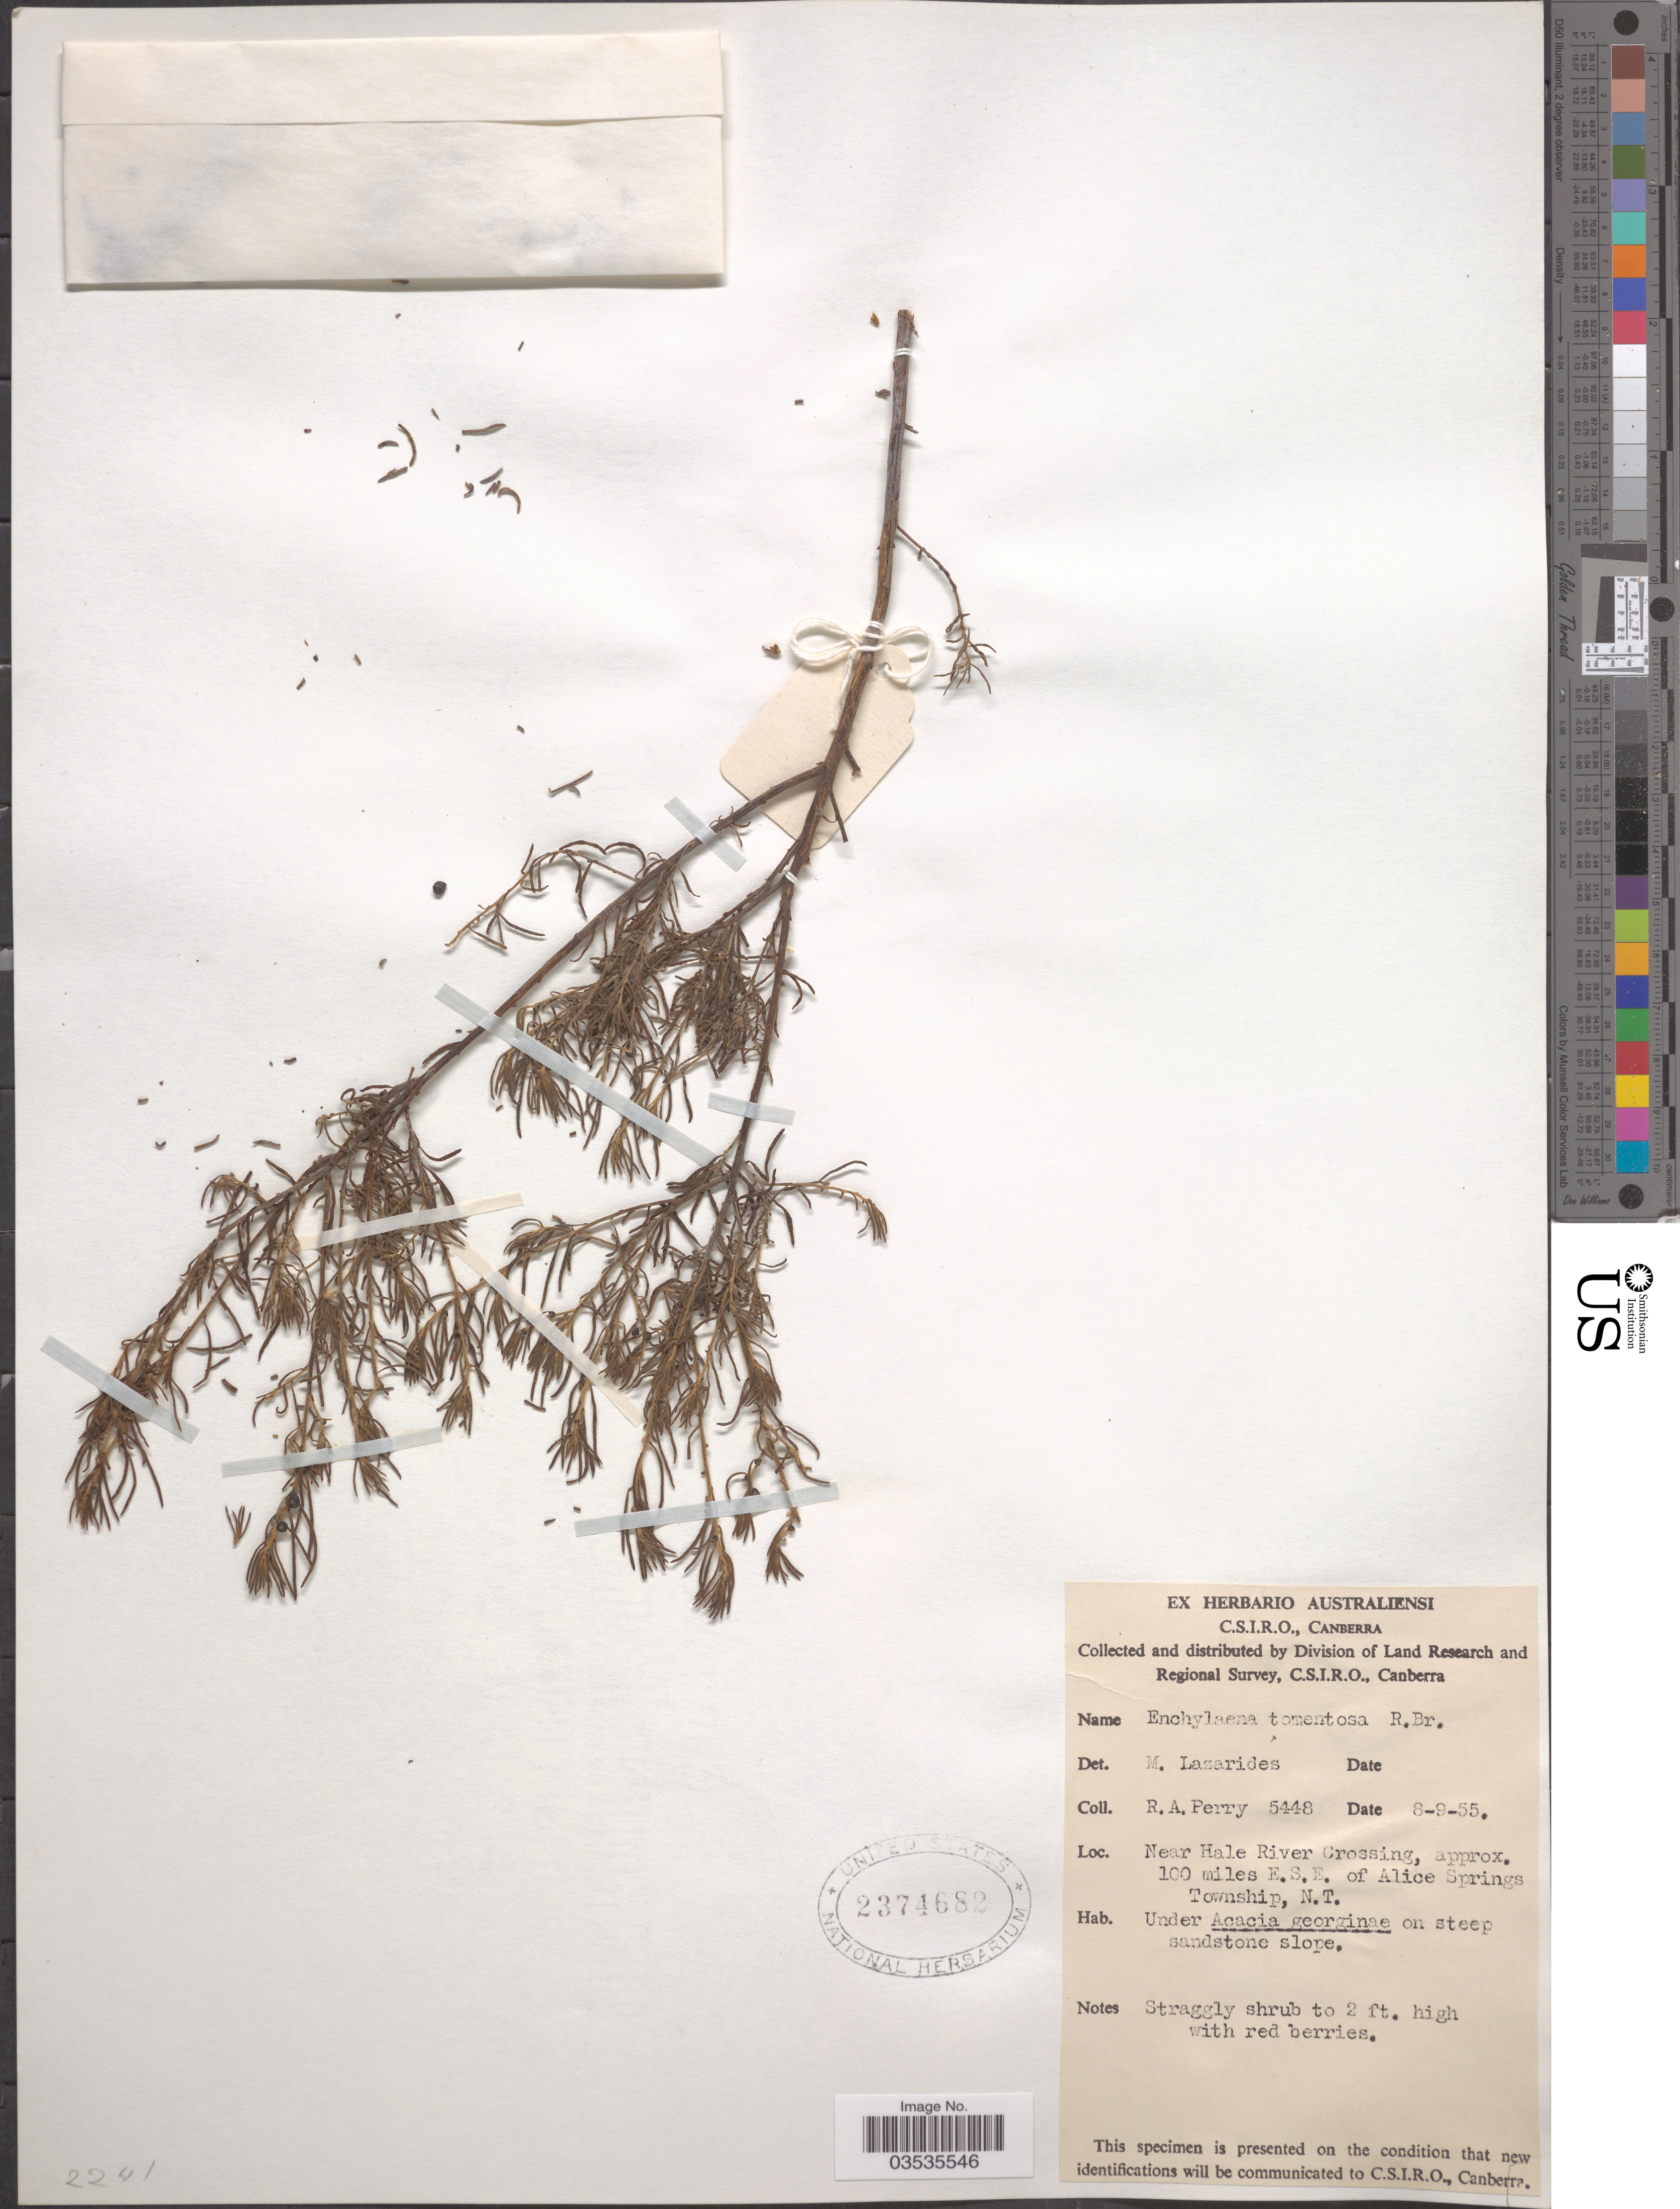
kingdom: Plantae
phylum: Tracheophyta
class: Magnoliopsida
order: Caryophyllales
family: Amaranthaceae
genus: Enchylaena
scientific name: Enchylaena tomentosa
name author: R. Br.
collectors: Perry, R. A.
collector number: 5448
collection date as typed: Transcribed d/m/y: 8/9/55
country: Australia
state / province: Northern Territory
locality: Near Hale River Crossing, approx. 100 miles E. S. E. of Alice Springs Township.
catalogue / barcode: US 2374682